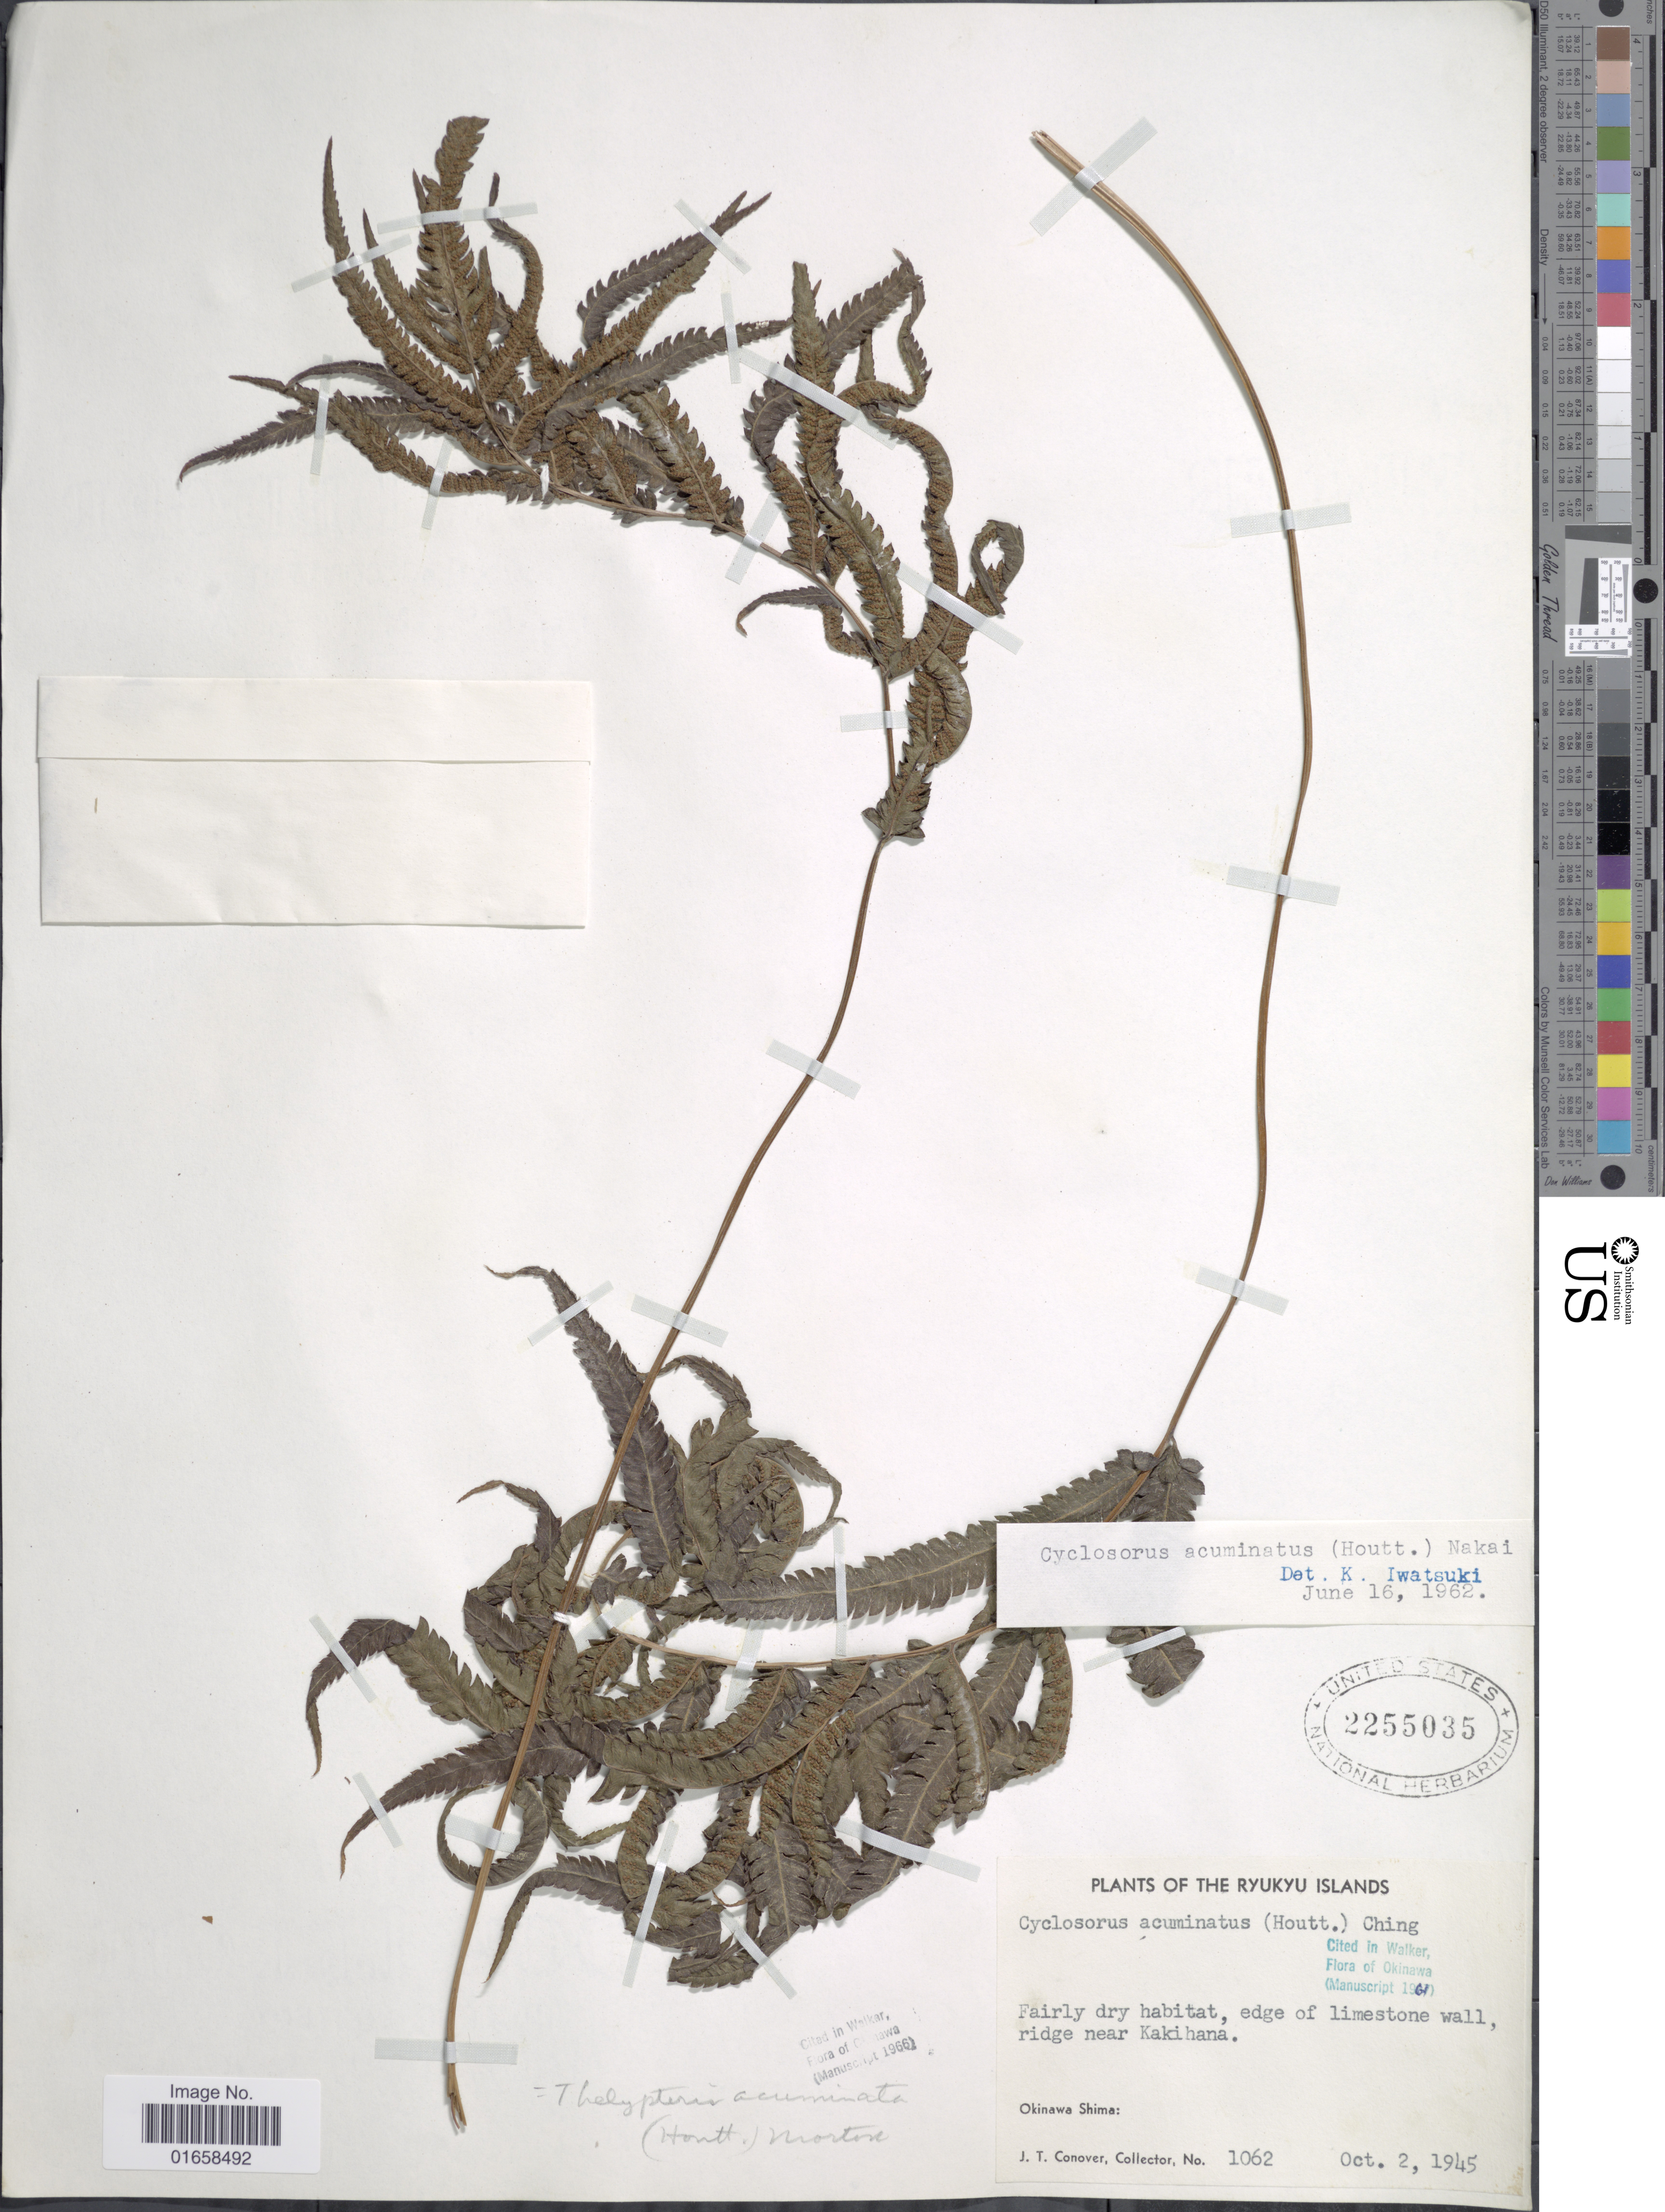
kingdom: Plantae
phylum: Tracheophyta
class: Polypodiopsida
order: Polypodiales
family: Thelypteridaceae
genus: Christella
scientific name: Christella acuminata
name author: (Houtt.) H. Lév.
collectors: J. T. Conover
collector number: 1062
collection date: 1945-10-02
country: Japan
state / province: Okinawa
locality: Ryukyu Islands. Ridge near Kakihana. Okinawa Shima.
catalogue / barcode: US 2255035